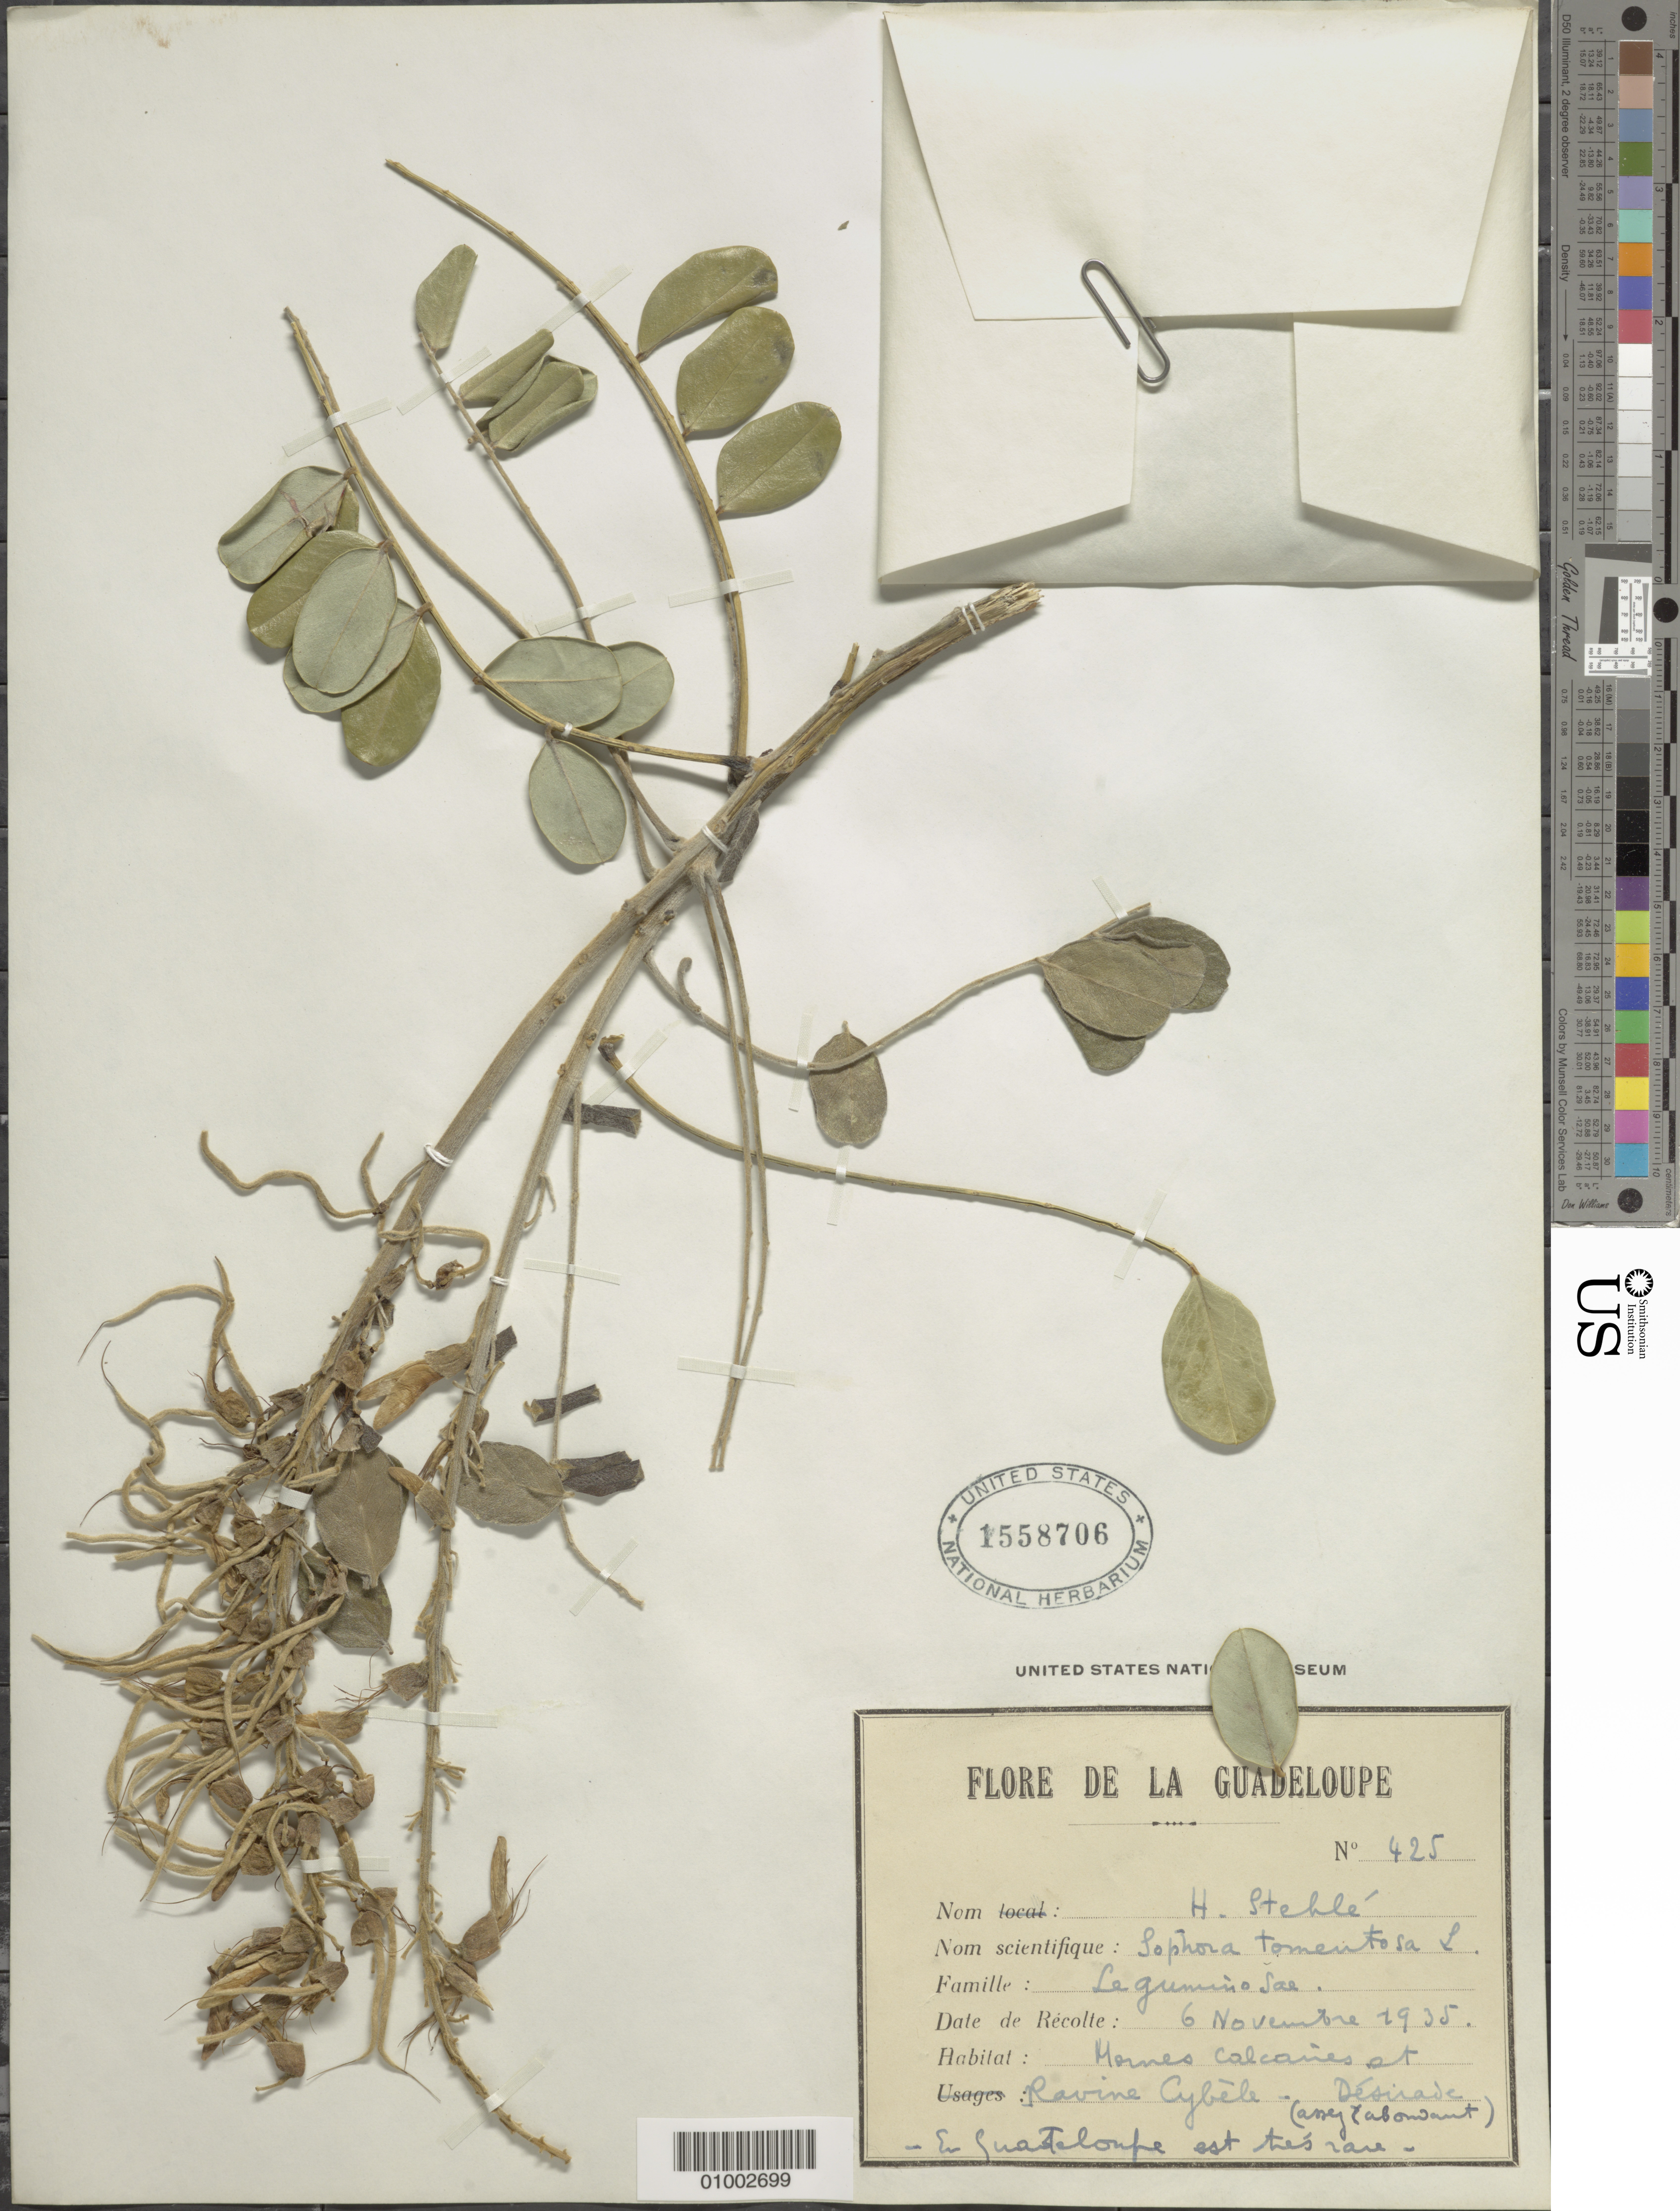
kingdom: Plantae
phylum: Tracheophyta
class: Magnoliopsida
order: Fabales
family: Fabaceae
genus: Sophora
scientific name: Sophora tomentosa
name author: L.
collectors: H. Stehlé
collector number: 425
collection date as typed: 06 Nov 1935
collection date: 1935-11-06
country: Guadeloupe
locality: Ravine Cybele, Desirade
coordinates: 0 N, 0 E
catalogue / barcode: US 1558706